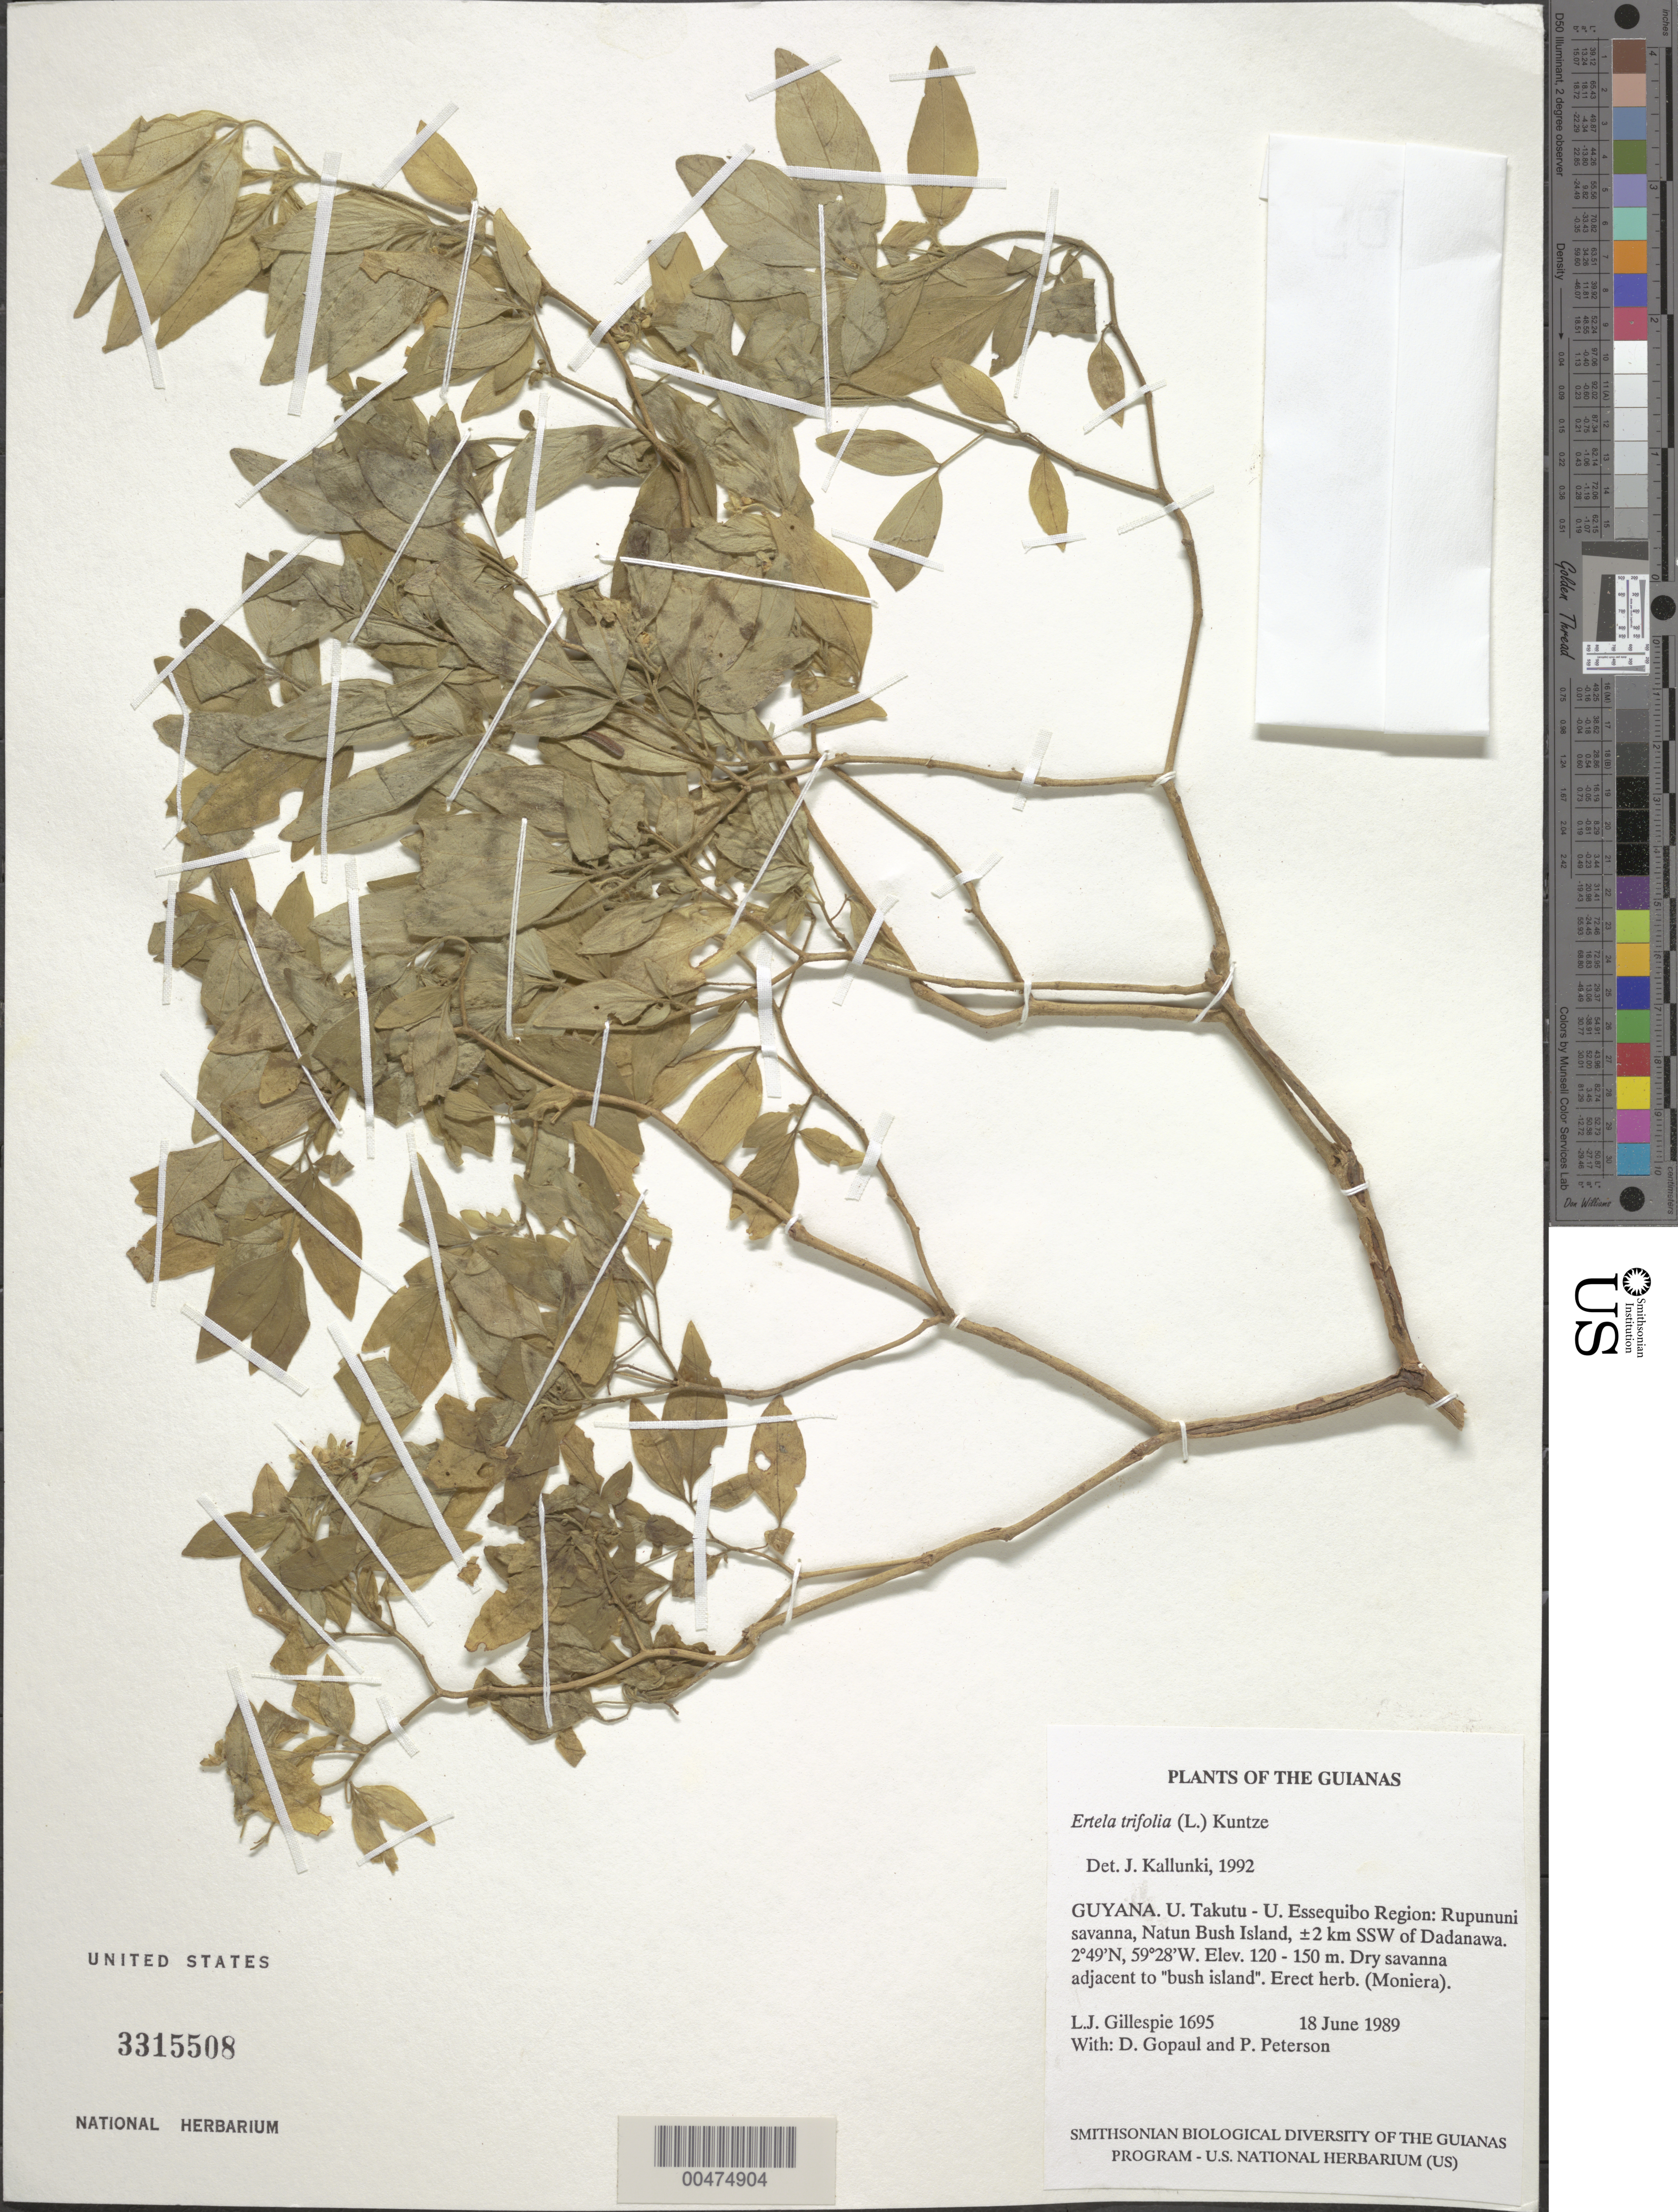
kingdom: Plantae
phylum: Tracheophyta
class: Magnoliopsida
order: Sapindales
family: Rutaceae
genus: Ertela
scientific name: Ertela trifolia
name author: (L.) Kuntze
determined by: Kallunki, Jacquelyn A.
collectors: L. J. Gillespie, D. Gopaul & P. M. Peterson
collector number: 1695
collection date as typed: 18 June 1989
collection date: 1989-06-18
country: Guyana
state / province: U. Takutu-U. Essequibo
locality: Rupununi savanna, Natun Bush Island, ±2 km SSW of Dadanawa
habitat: Dry savanna adjacent to "bush island"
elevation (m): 120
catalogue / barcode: US 3315508